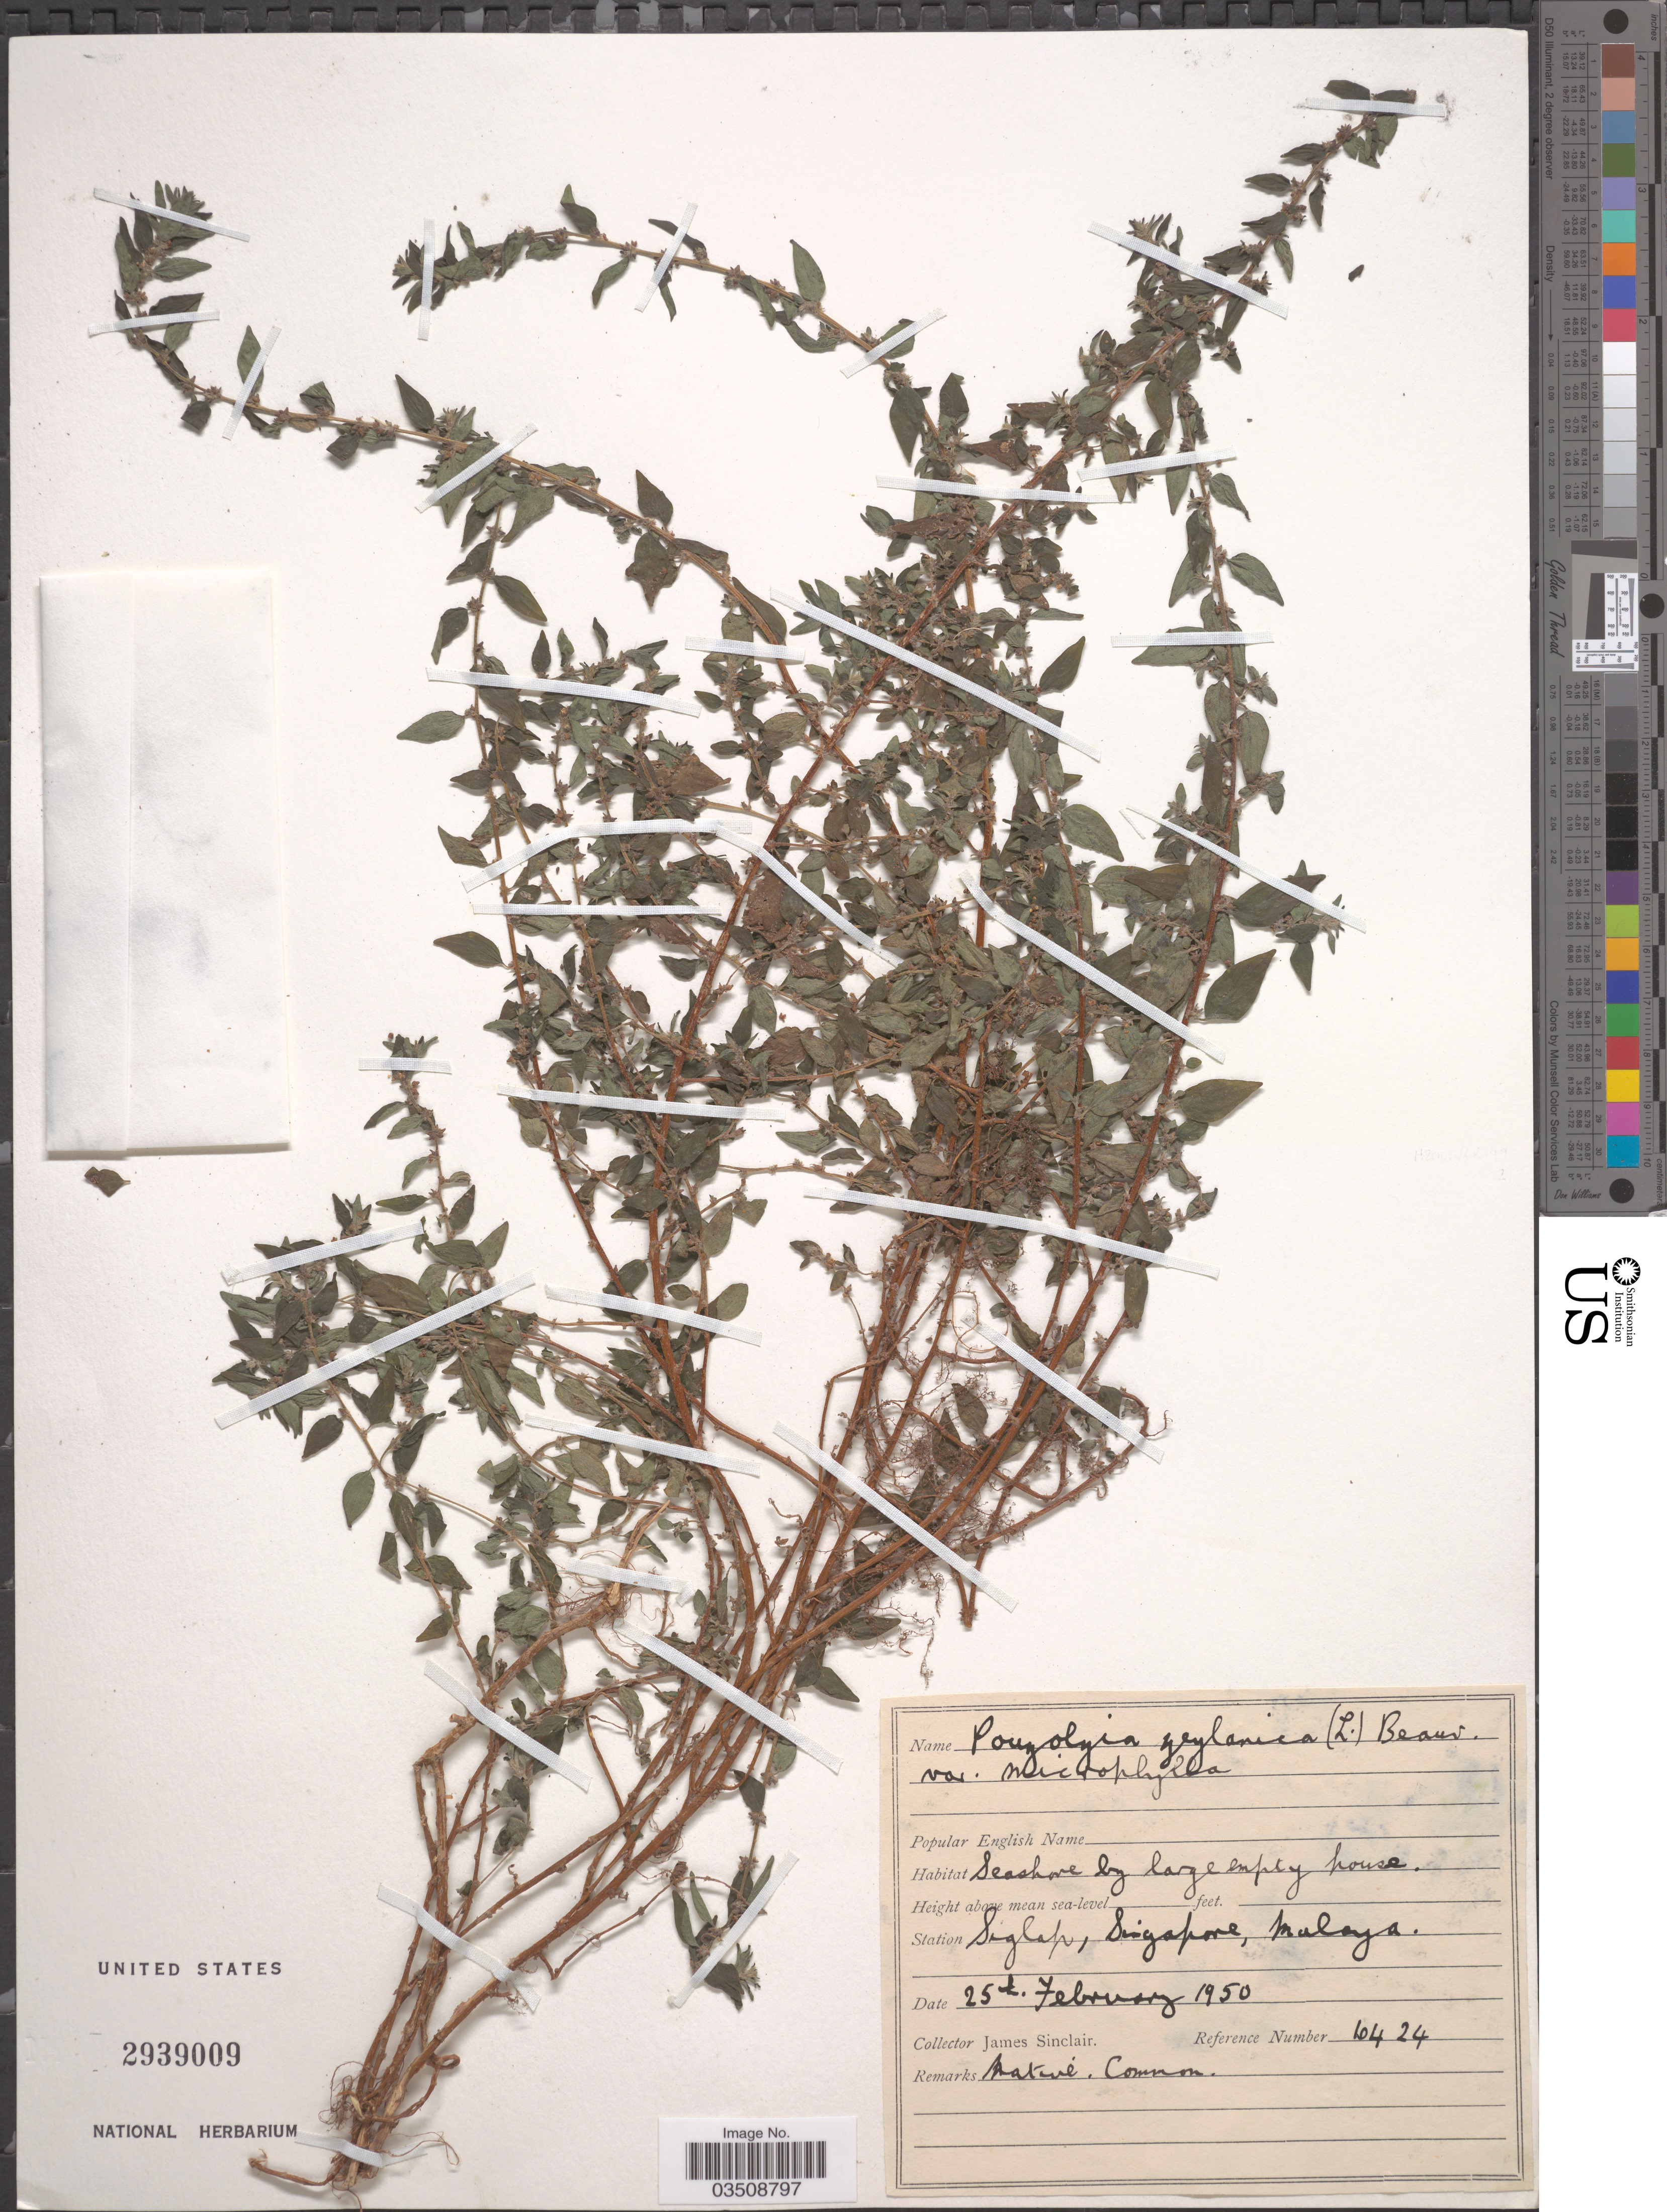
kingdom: Plantae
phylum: Tracheophyta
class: Magnoliopsida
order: Rosales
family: Urticaceae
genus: Pouzolzia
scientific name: Pouzolzia zeylanica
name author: (L.) Benn.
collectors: J. Sinclair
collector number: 6424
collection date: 1950-02-25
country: Singapore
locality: Seashore by large empty house. Station Siglap, Malaya.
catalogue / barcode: US 2939009